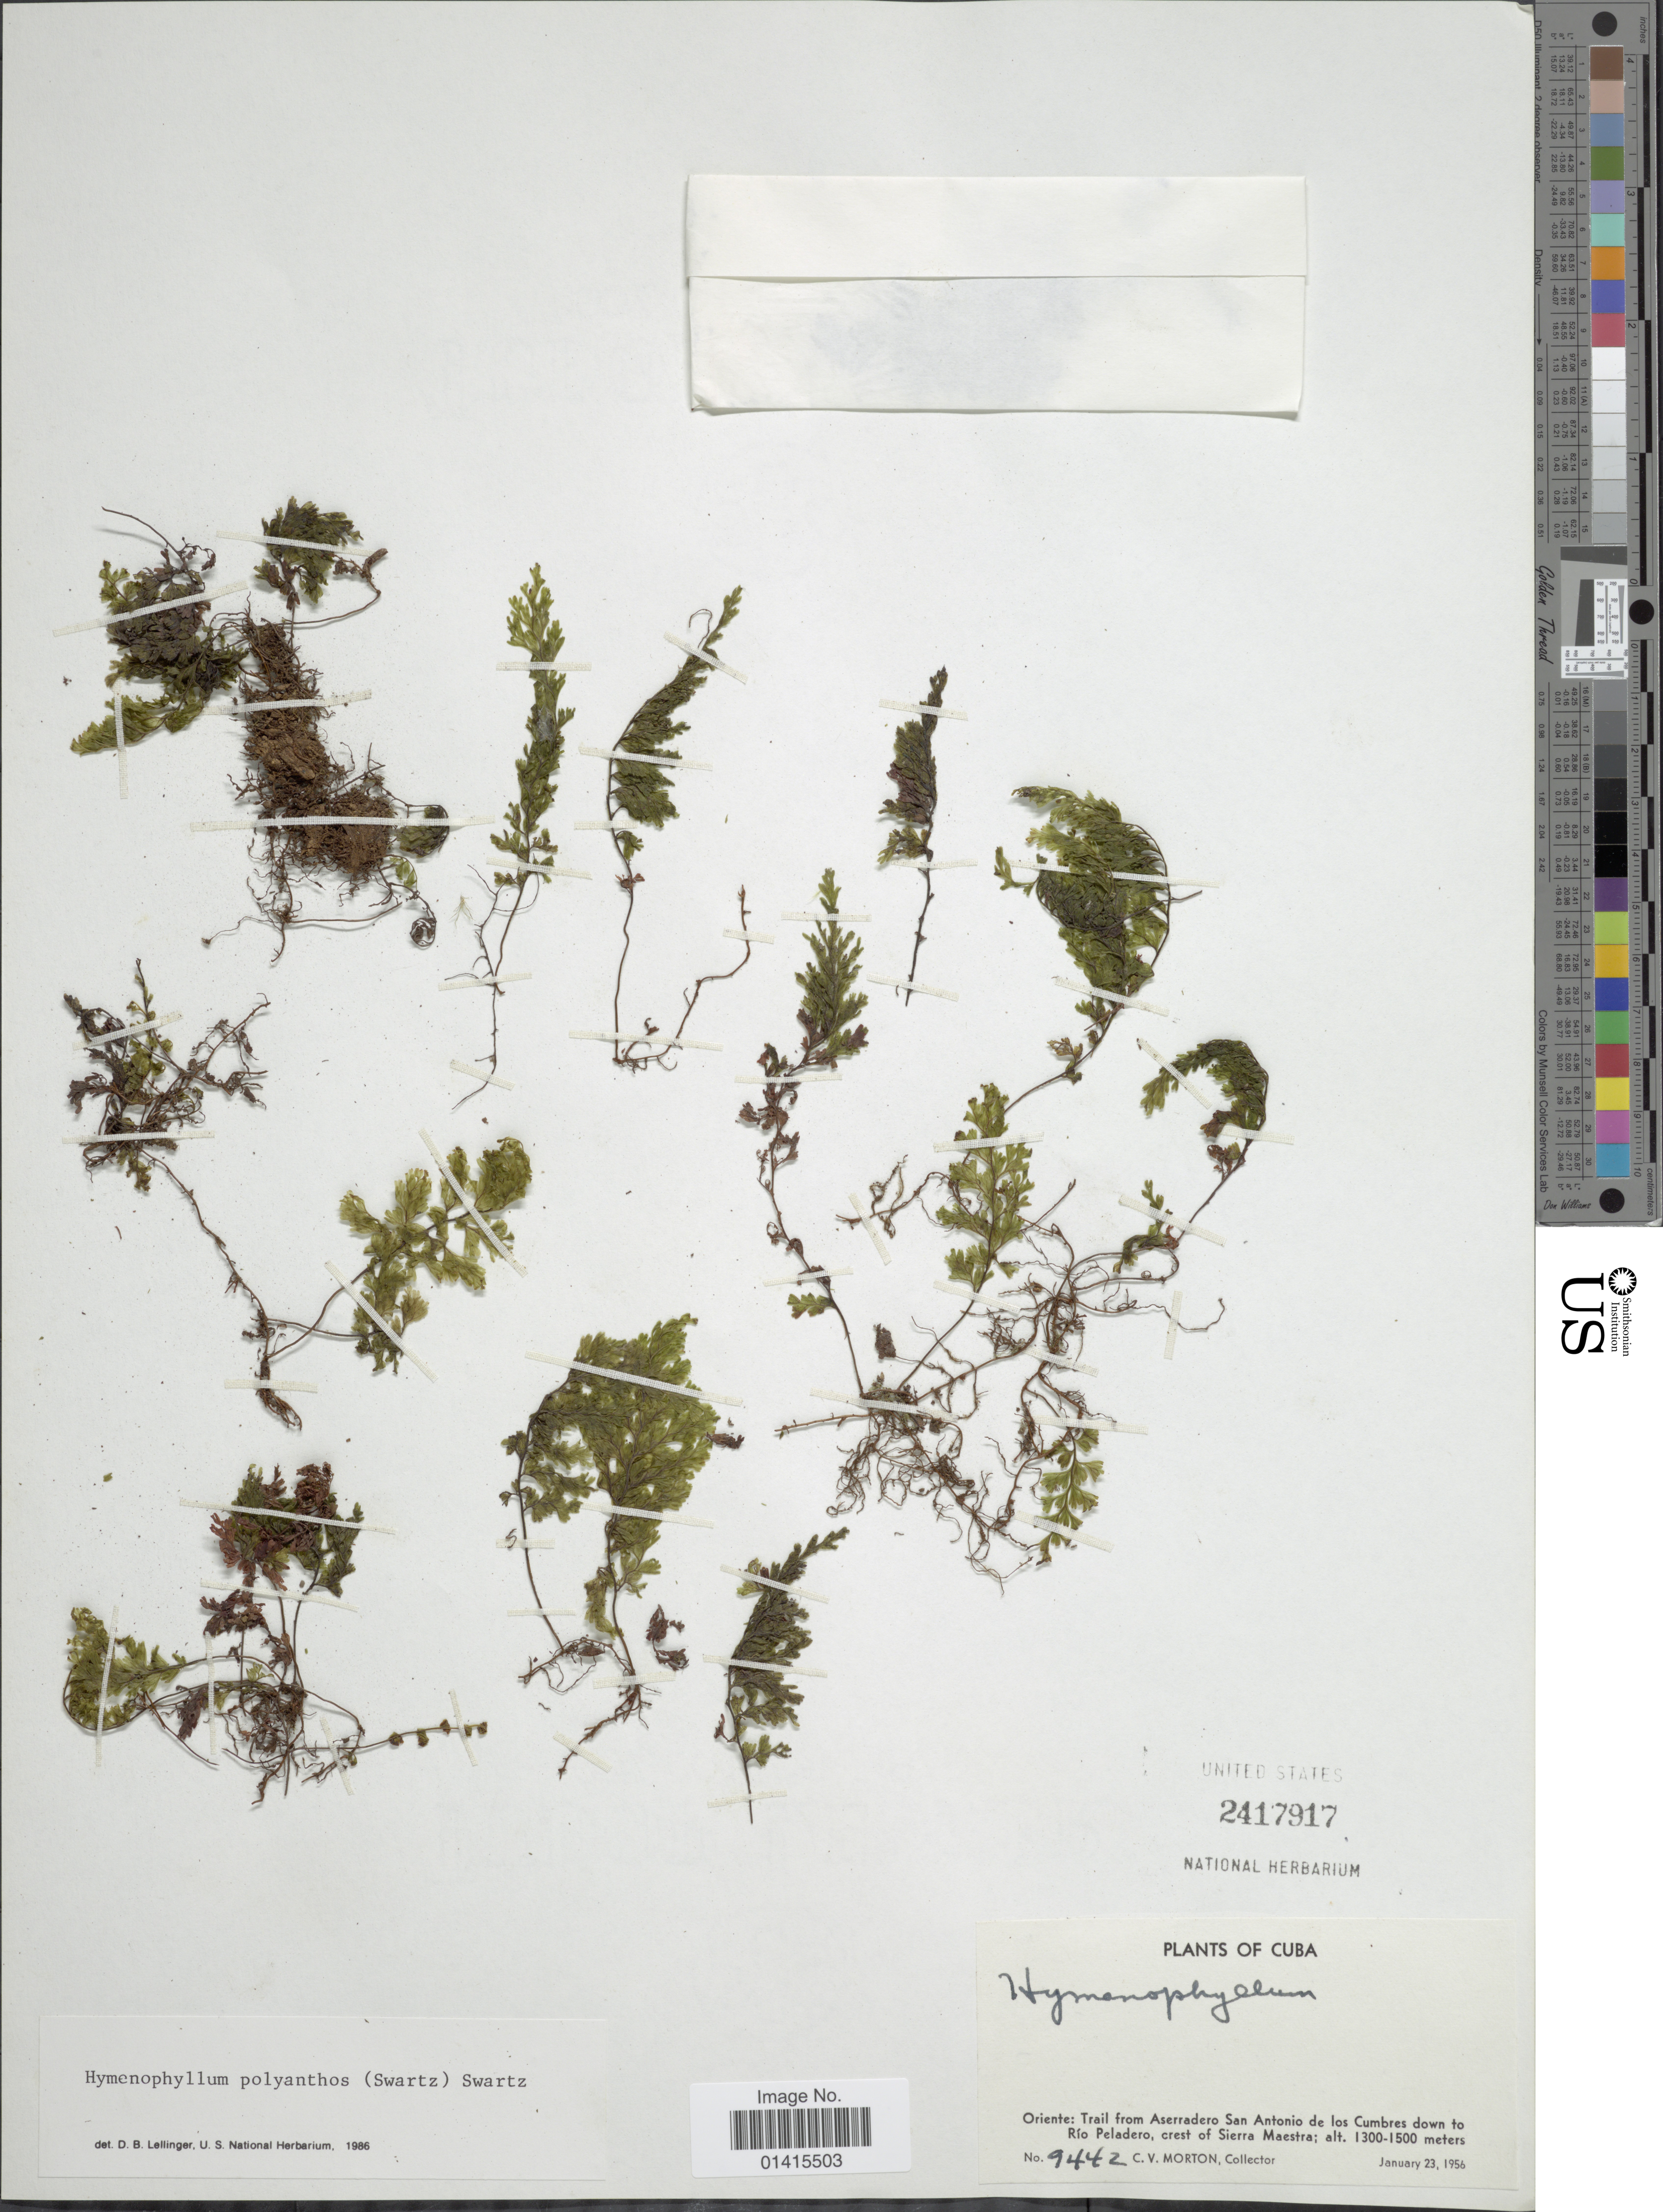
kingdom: Plantae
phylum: Tracheophyta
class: Polypodiopsida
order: Hymenophyllales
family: Hymenophyllaceae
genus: Hymenophyllum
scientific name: Hymenophyllum polyanthos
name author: (Sw.) Sw.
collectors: C. V. Morton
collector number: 9442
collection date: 1956-01-23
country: Cuba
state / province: Oriente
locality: Trail from Aserradero San Antonio de los Cumbres down to Rio Peladero, crest of Sierra Maestra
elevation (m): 1300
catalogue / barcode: US 2417917